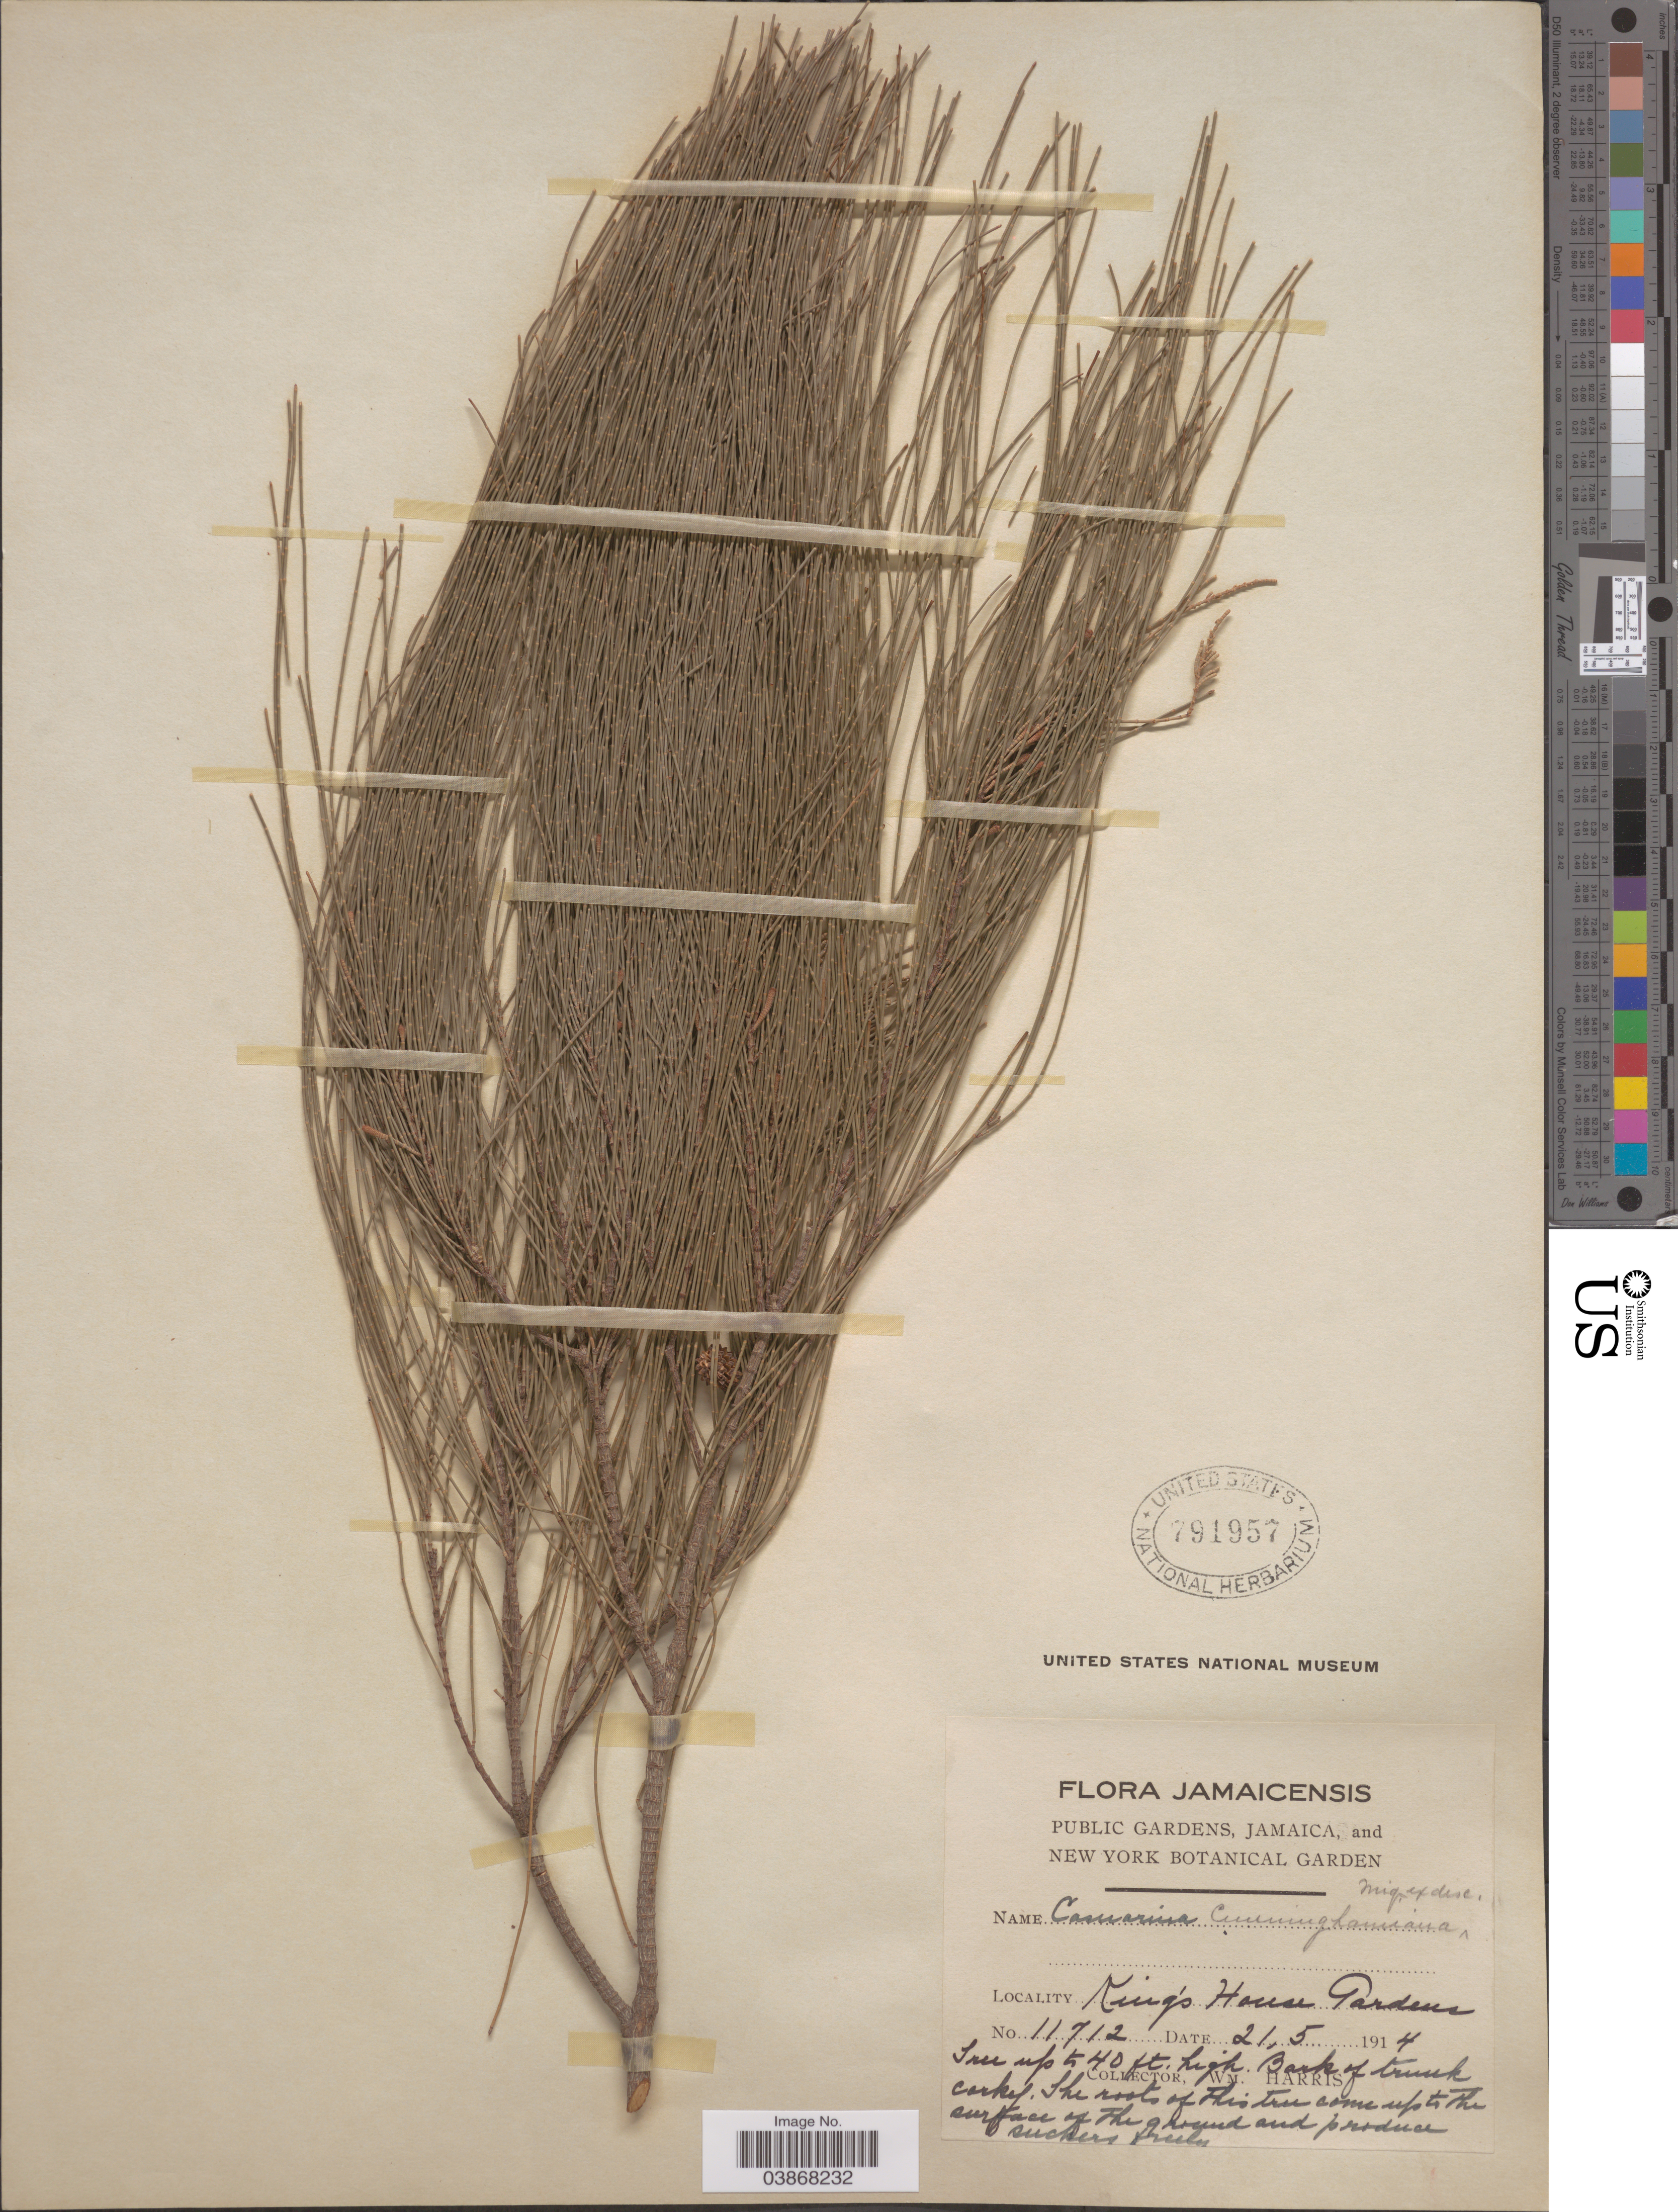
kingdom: Plantae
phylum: Tracheophyta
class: Magnoliopsida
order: Fagales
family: Casuarinaceae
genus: Casuarina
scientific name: Casuarina cunninghamiana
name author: Miq.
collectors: W. H. Harris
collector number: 11712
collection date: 1914-05-21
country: Jamaica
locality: King's House Gardens.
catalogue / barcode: US 791957